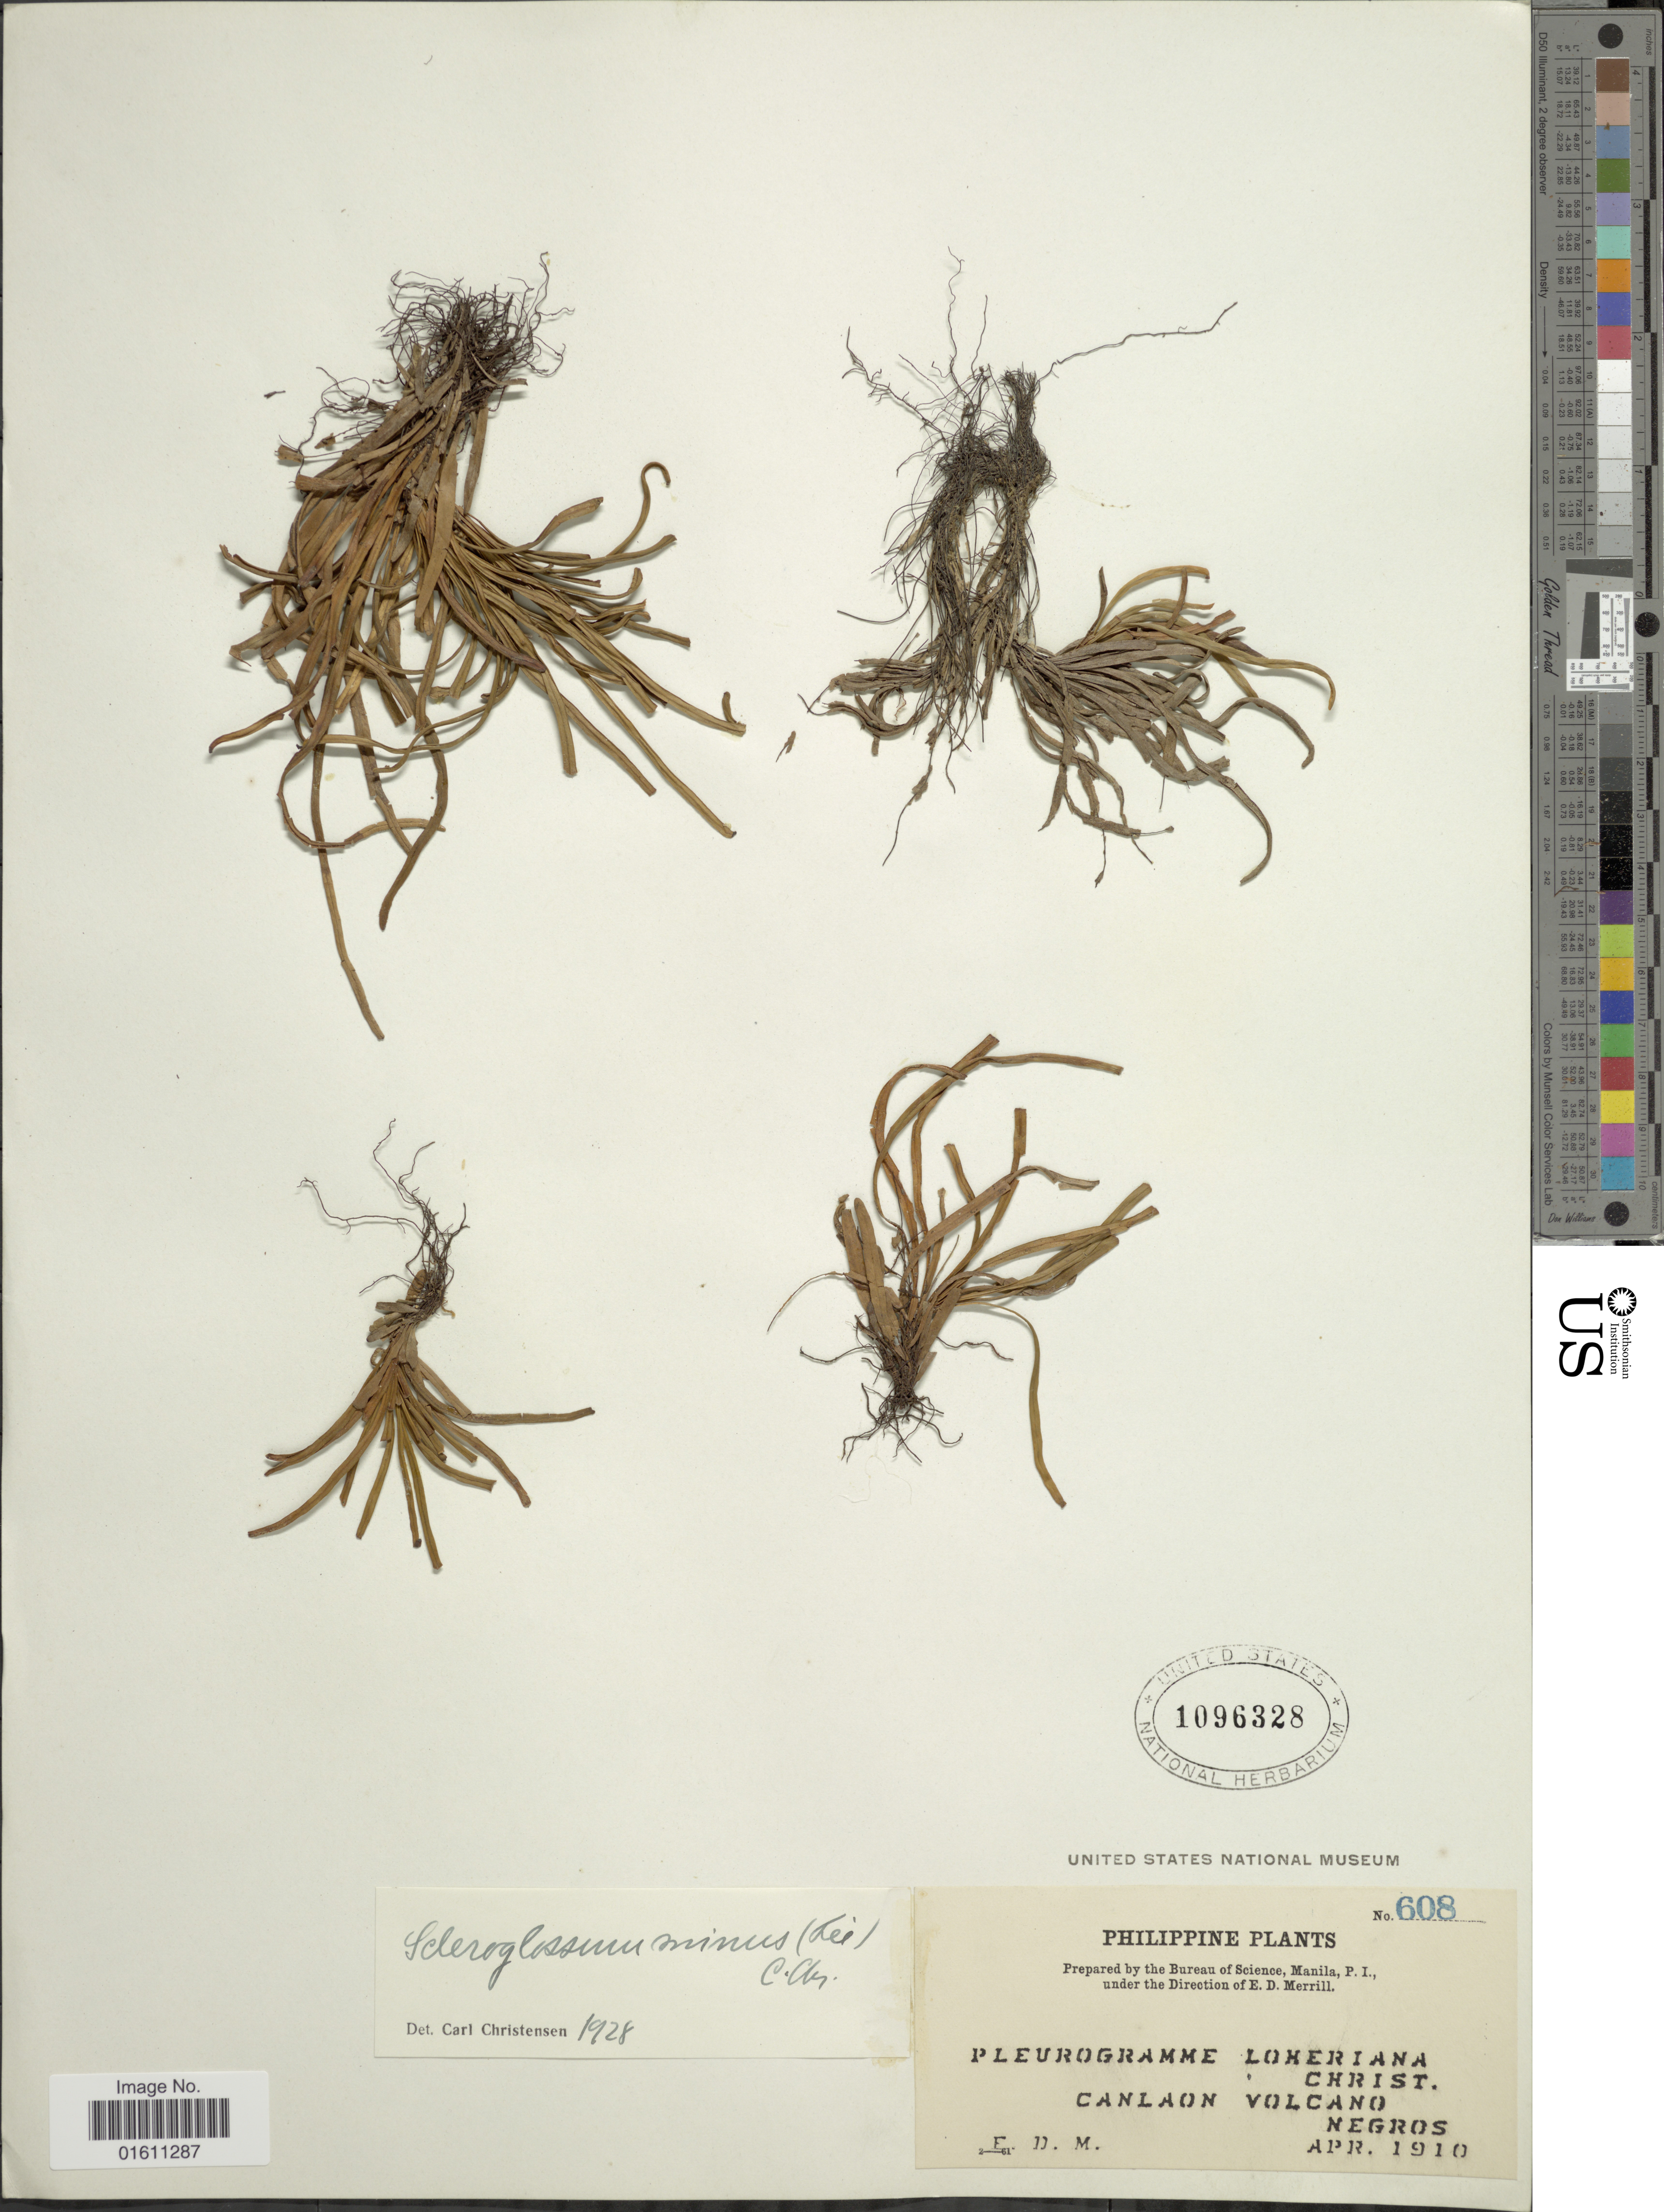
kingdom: Plantae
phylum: Tracheophyta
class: Polypodiopsida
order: Polypodiales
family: Polypodiaceae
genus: Scleroglossum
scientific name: Scleroglossum minus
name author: (Fée) C. Chr.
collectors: E. D. Merrill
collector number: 608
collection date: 1910-04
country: Philippines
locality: Philippines, Canlaon Volcano, Negros.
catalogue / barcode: US 1096328